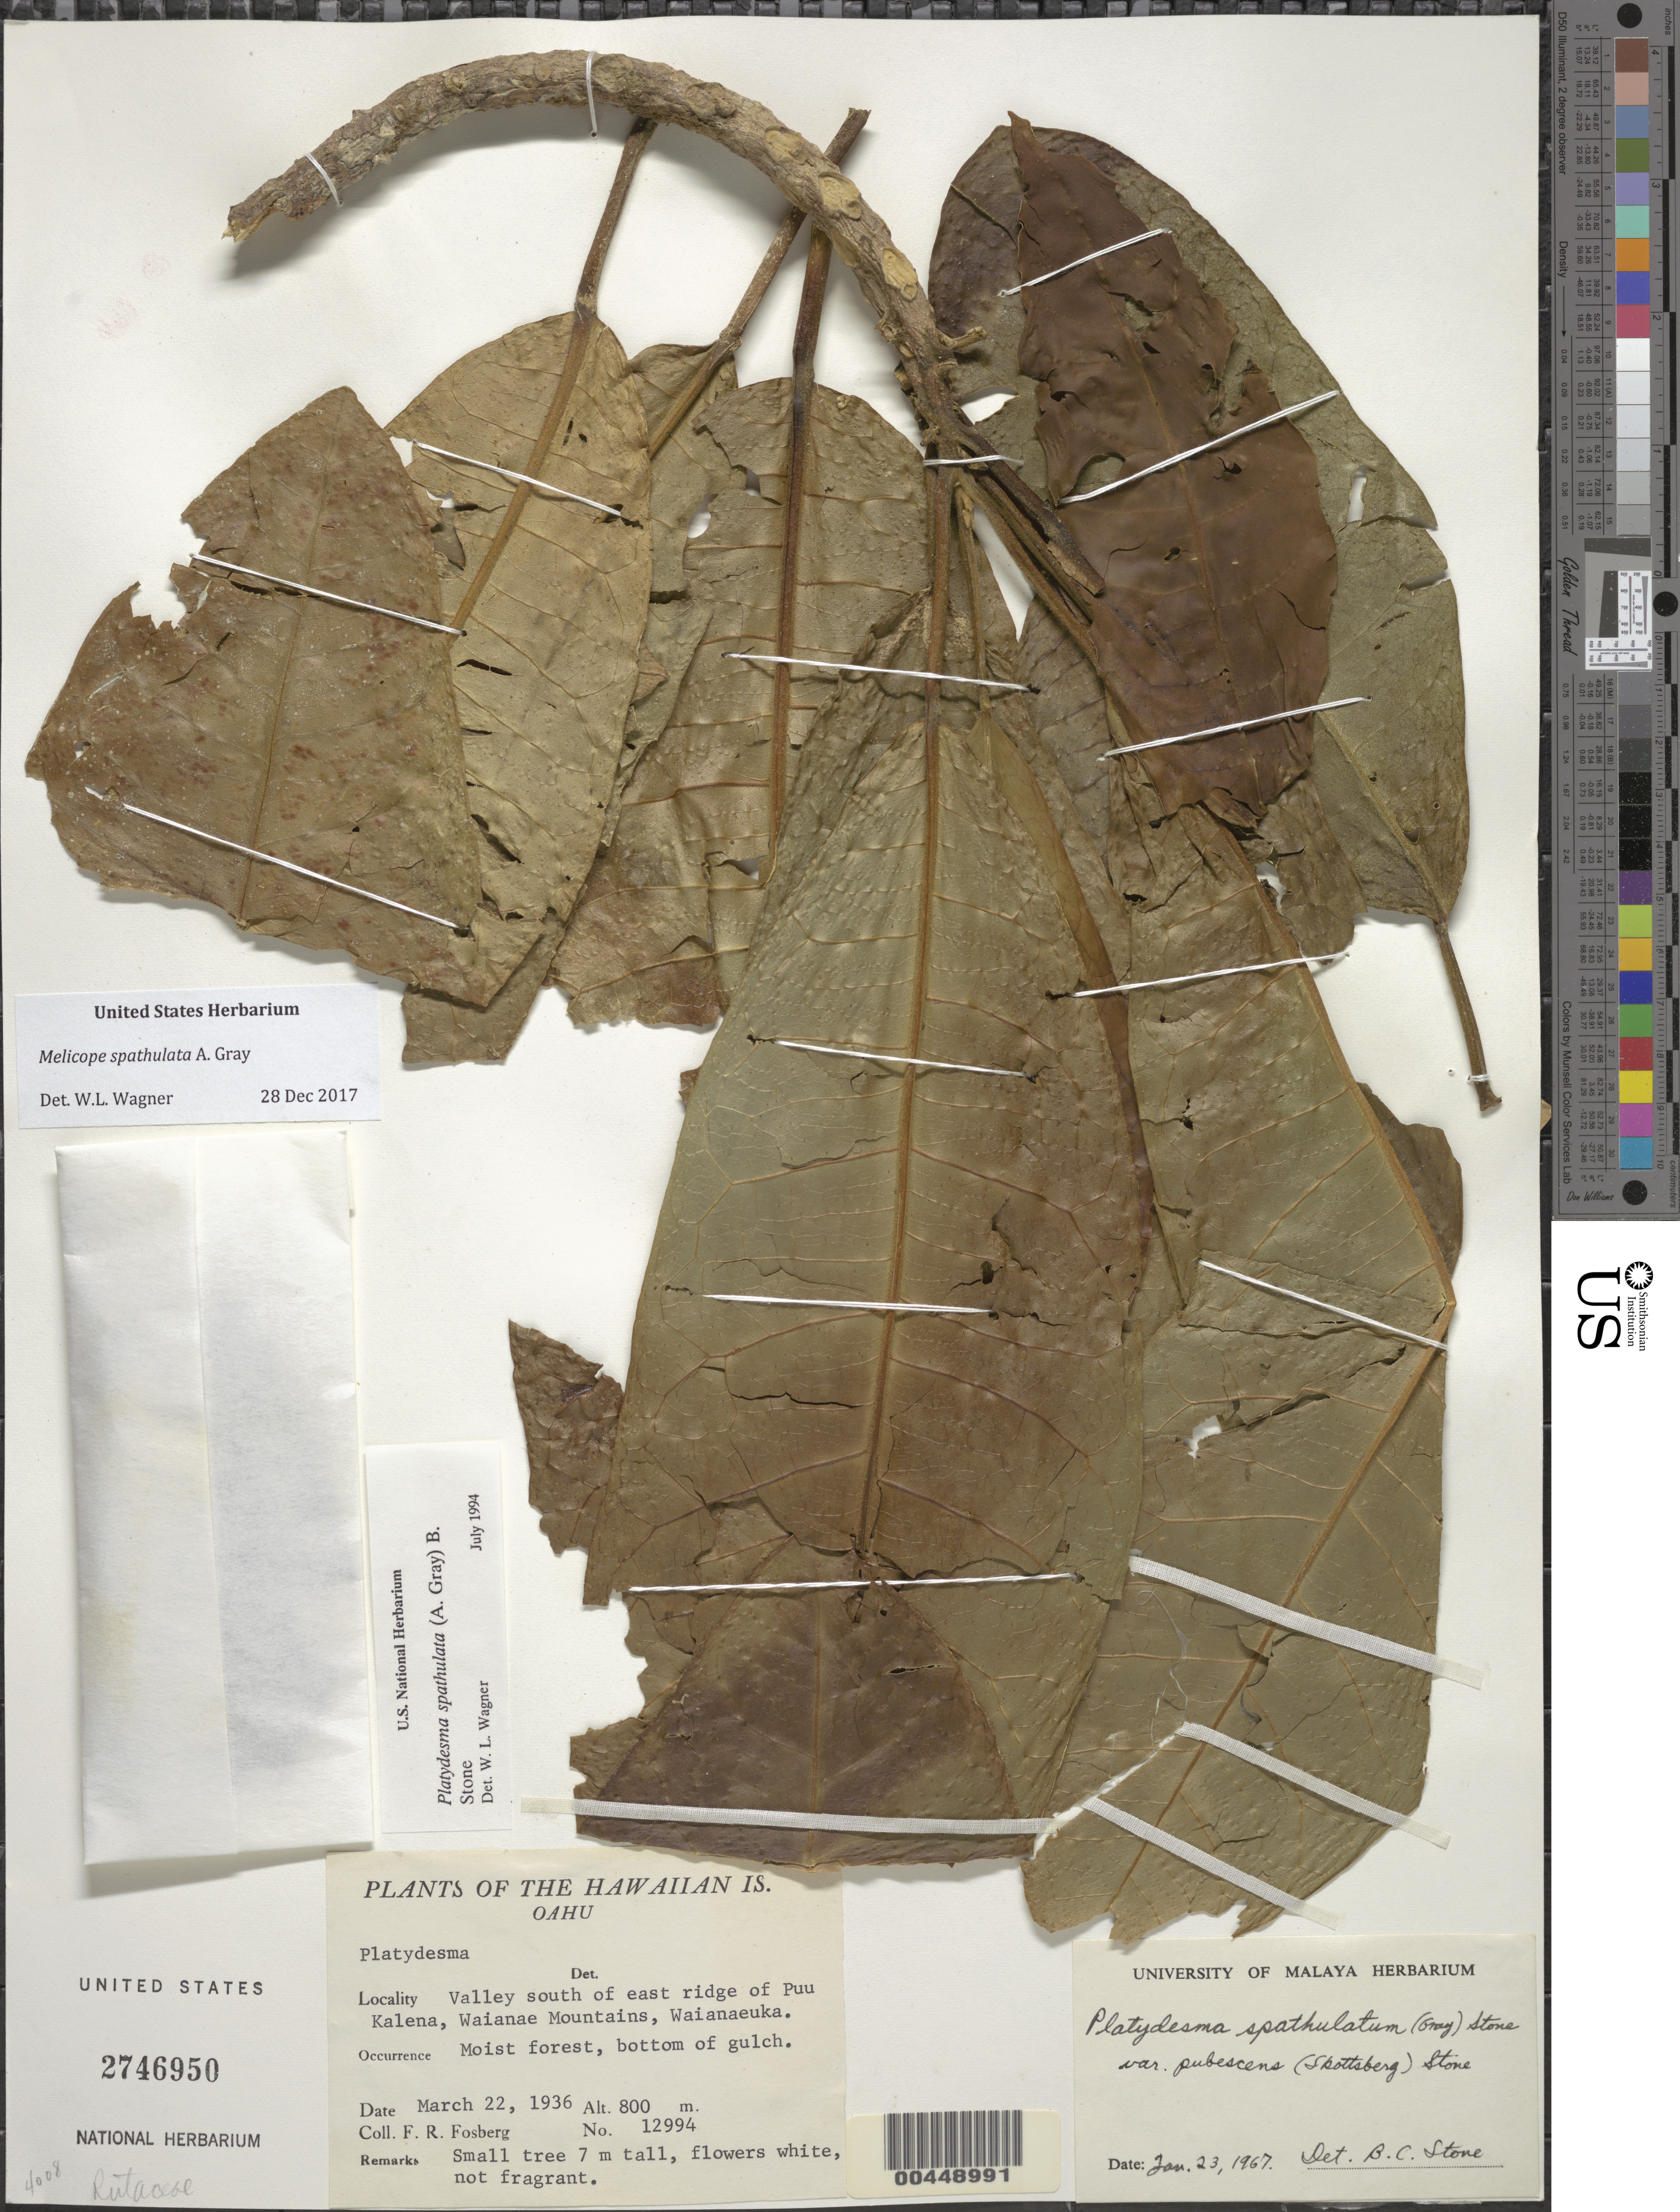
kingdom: Plantae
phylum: Tracheophyta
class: Magnoliopsida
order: Sapindales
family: Rutaceae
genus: Melicope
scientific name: Melicope spathulata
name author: A. Gray in Wilkes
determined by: Wagner, W. L., (BOT), Smithsonian Institution - National Museum of Natural History (UNITED STATES)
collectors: F. R. Fosberg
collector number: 12994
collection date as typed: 22 Mar 1936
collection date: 1936-03-22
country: United States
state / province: Hawaii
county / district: Honolulu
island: Oahu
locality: Valley S of E ridge of Puu Kalena, Waianae Mts, Waianaeuka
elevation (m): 800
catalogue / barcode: US 2746950